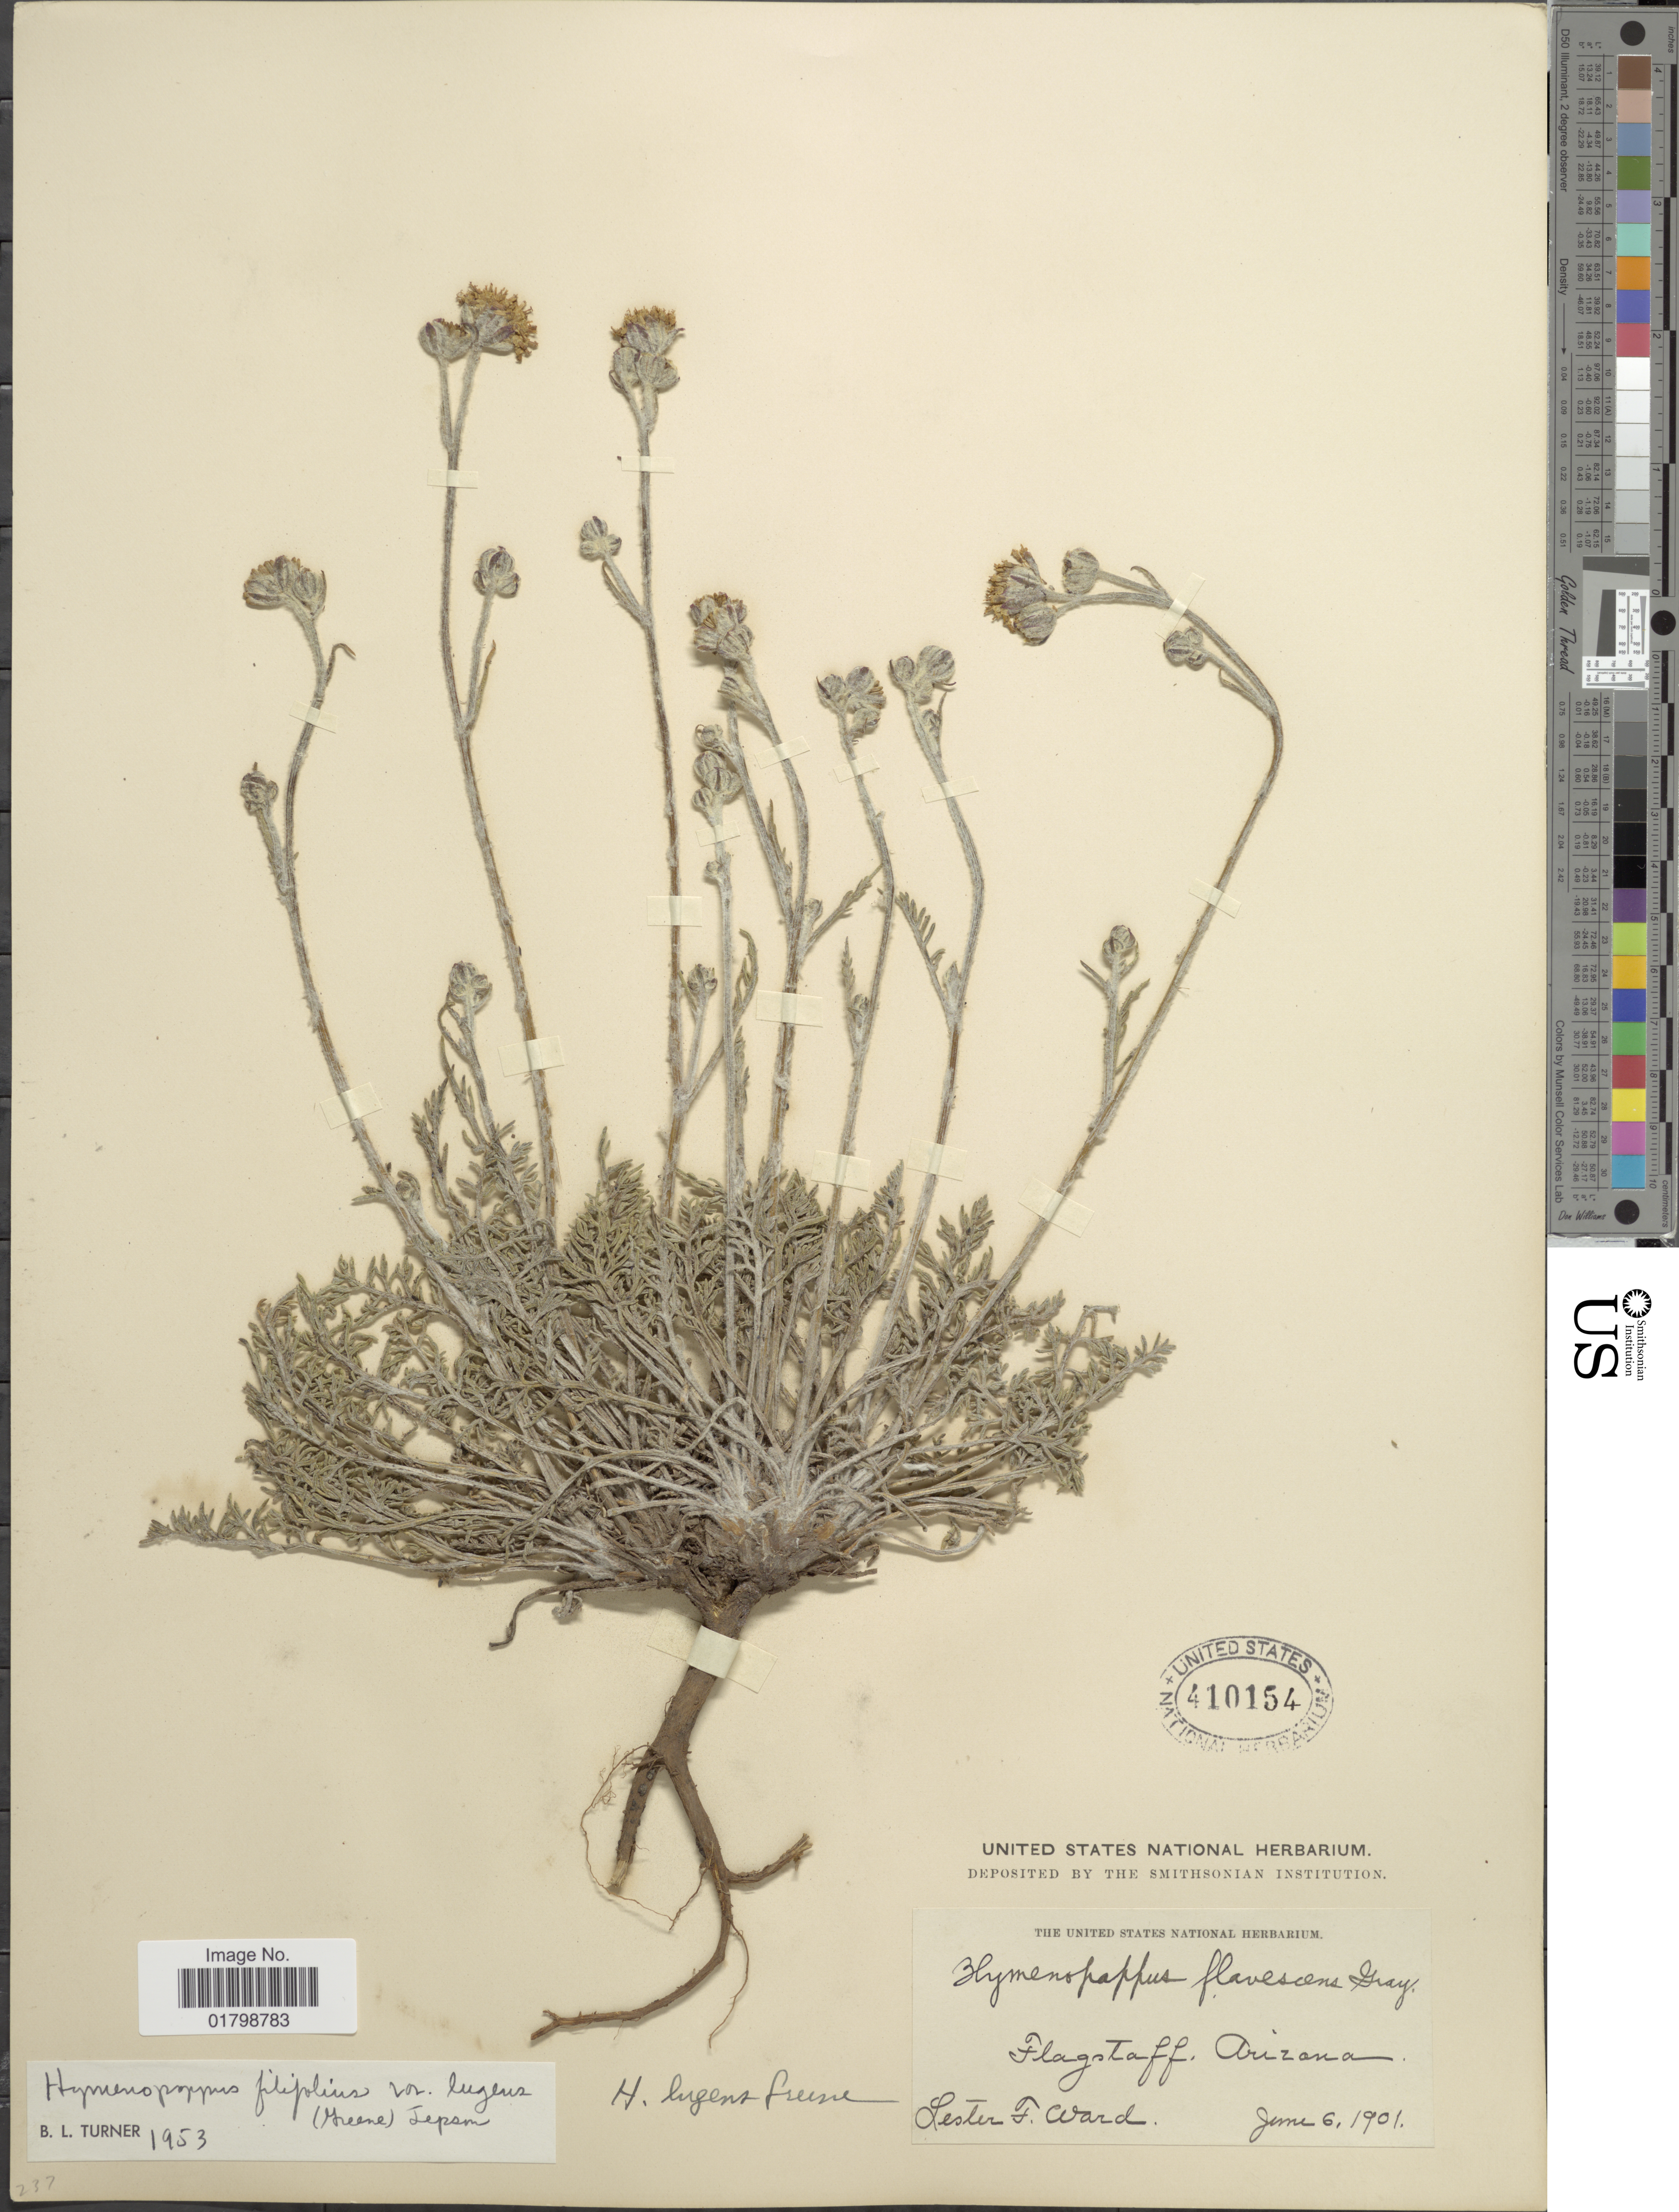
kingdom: Plantae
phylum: Tracheophyta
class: Magnoliopsida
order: Asterales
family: Asteraceae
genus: Hymenopappus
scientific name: Hymenopappus filifolius var. lugens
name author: (Greene) Jeps.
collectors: L. F. Ward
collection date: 1901-06-06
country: United States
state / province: Arizona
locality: Flagstaff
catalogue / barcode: US 410154